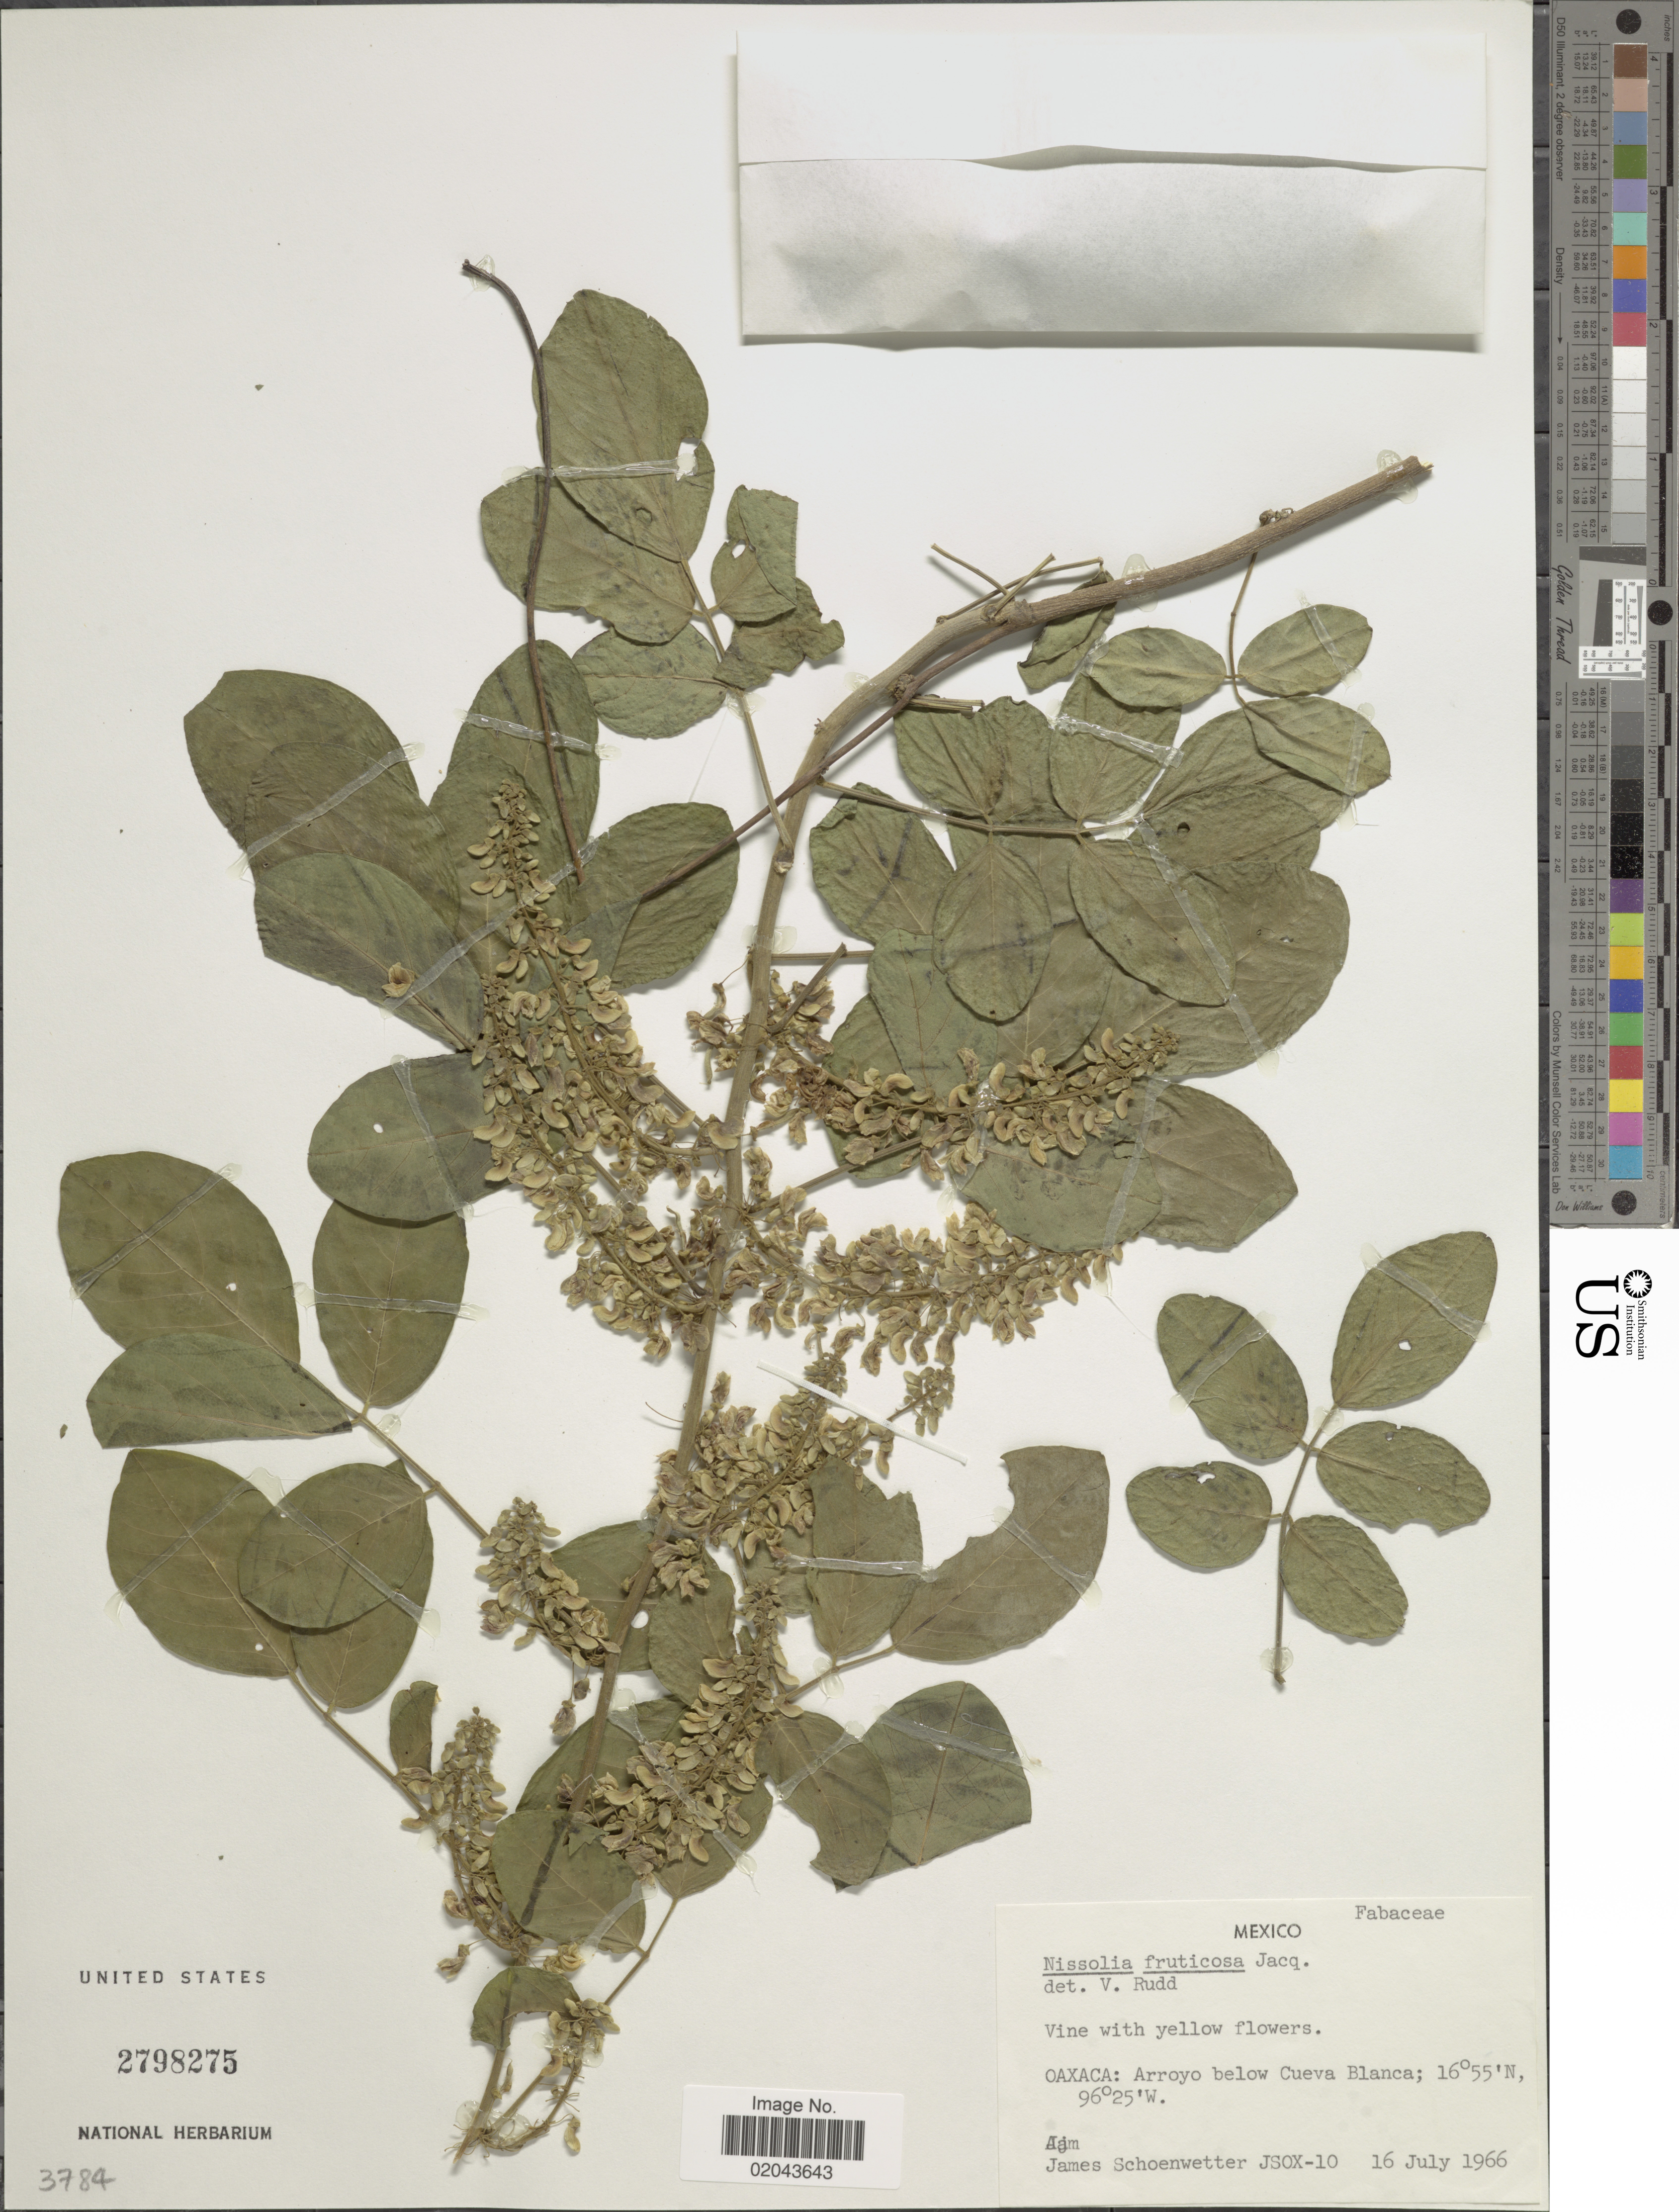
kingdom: Plantae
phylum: Tracheophyta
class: Magnoliopsida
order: Fabales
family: Fabaceae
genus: Nissolia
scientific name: Nissolia fruticosa var. fruticosa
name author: Jacq.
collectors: J. Schoenwetter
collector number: JSOX-10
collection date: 1966-07-16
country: Mexico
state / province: Oaxaca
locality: Arroyo below Cueva Blanca.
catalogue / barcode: US 2798275